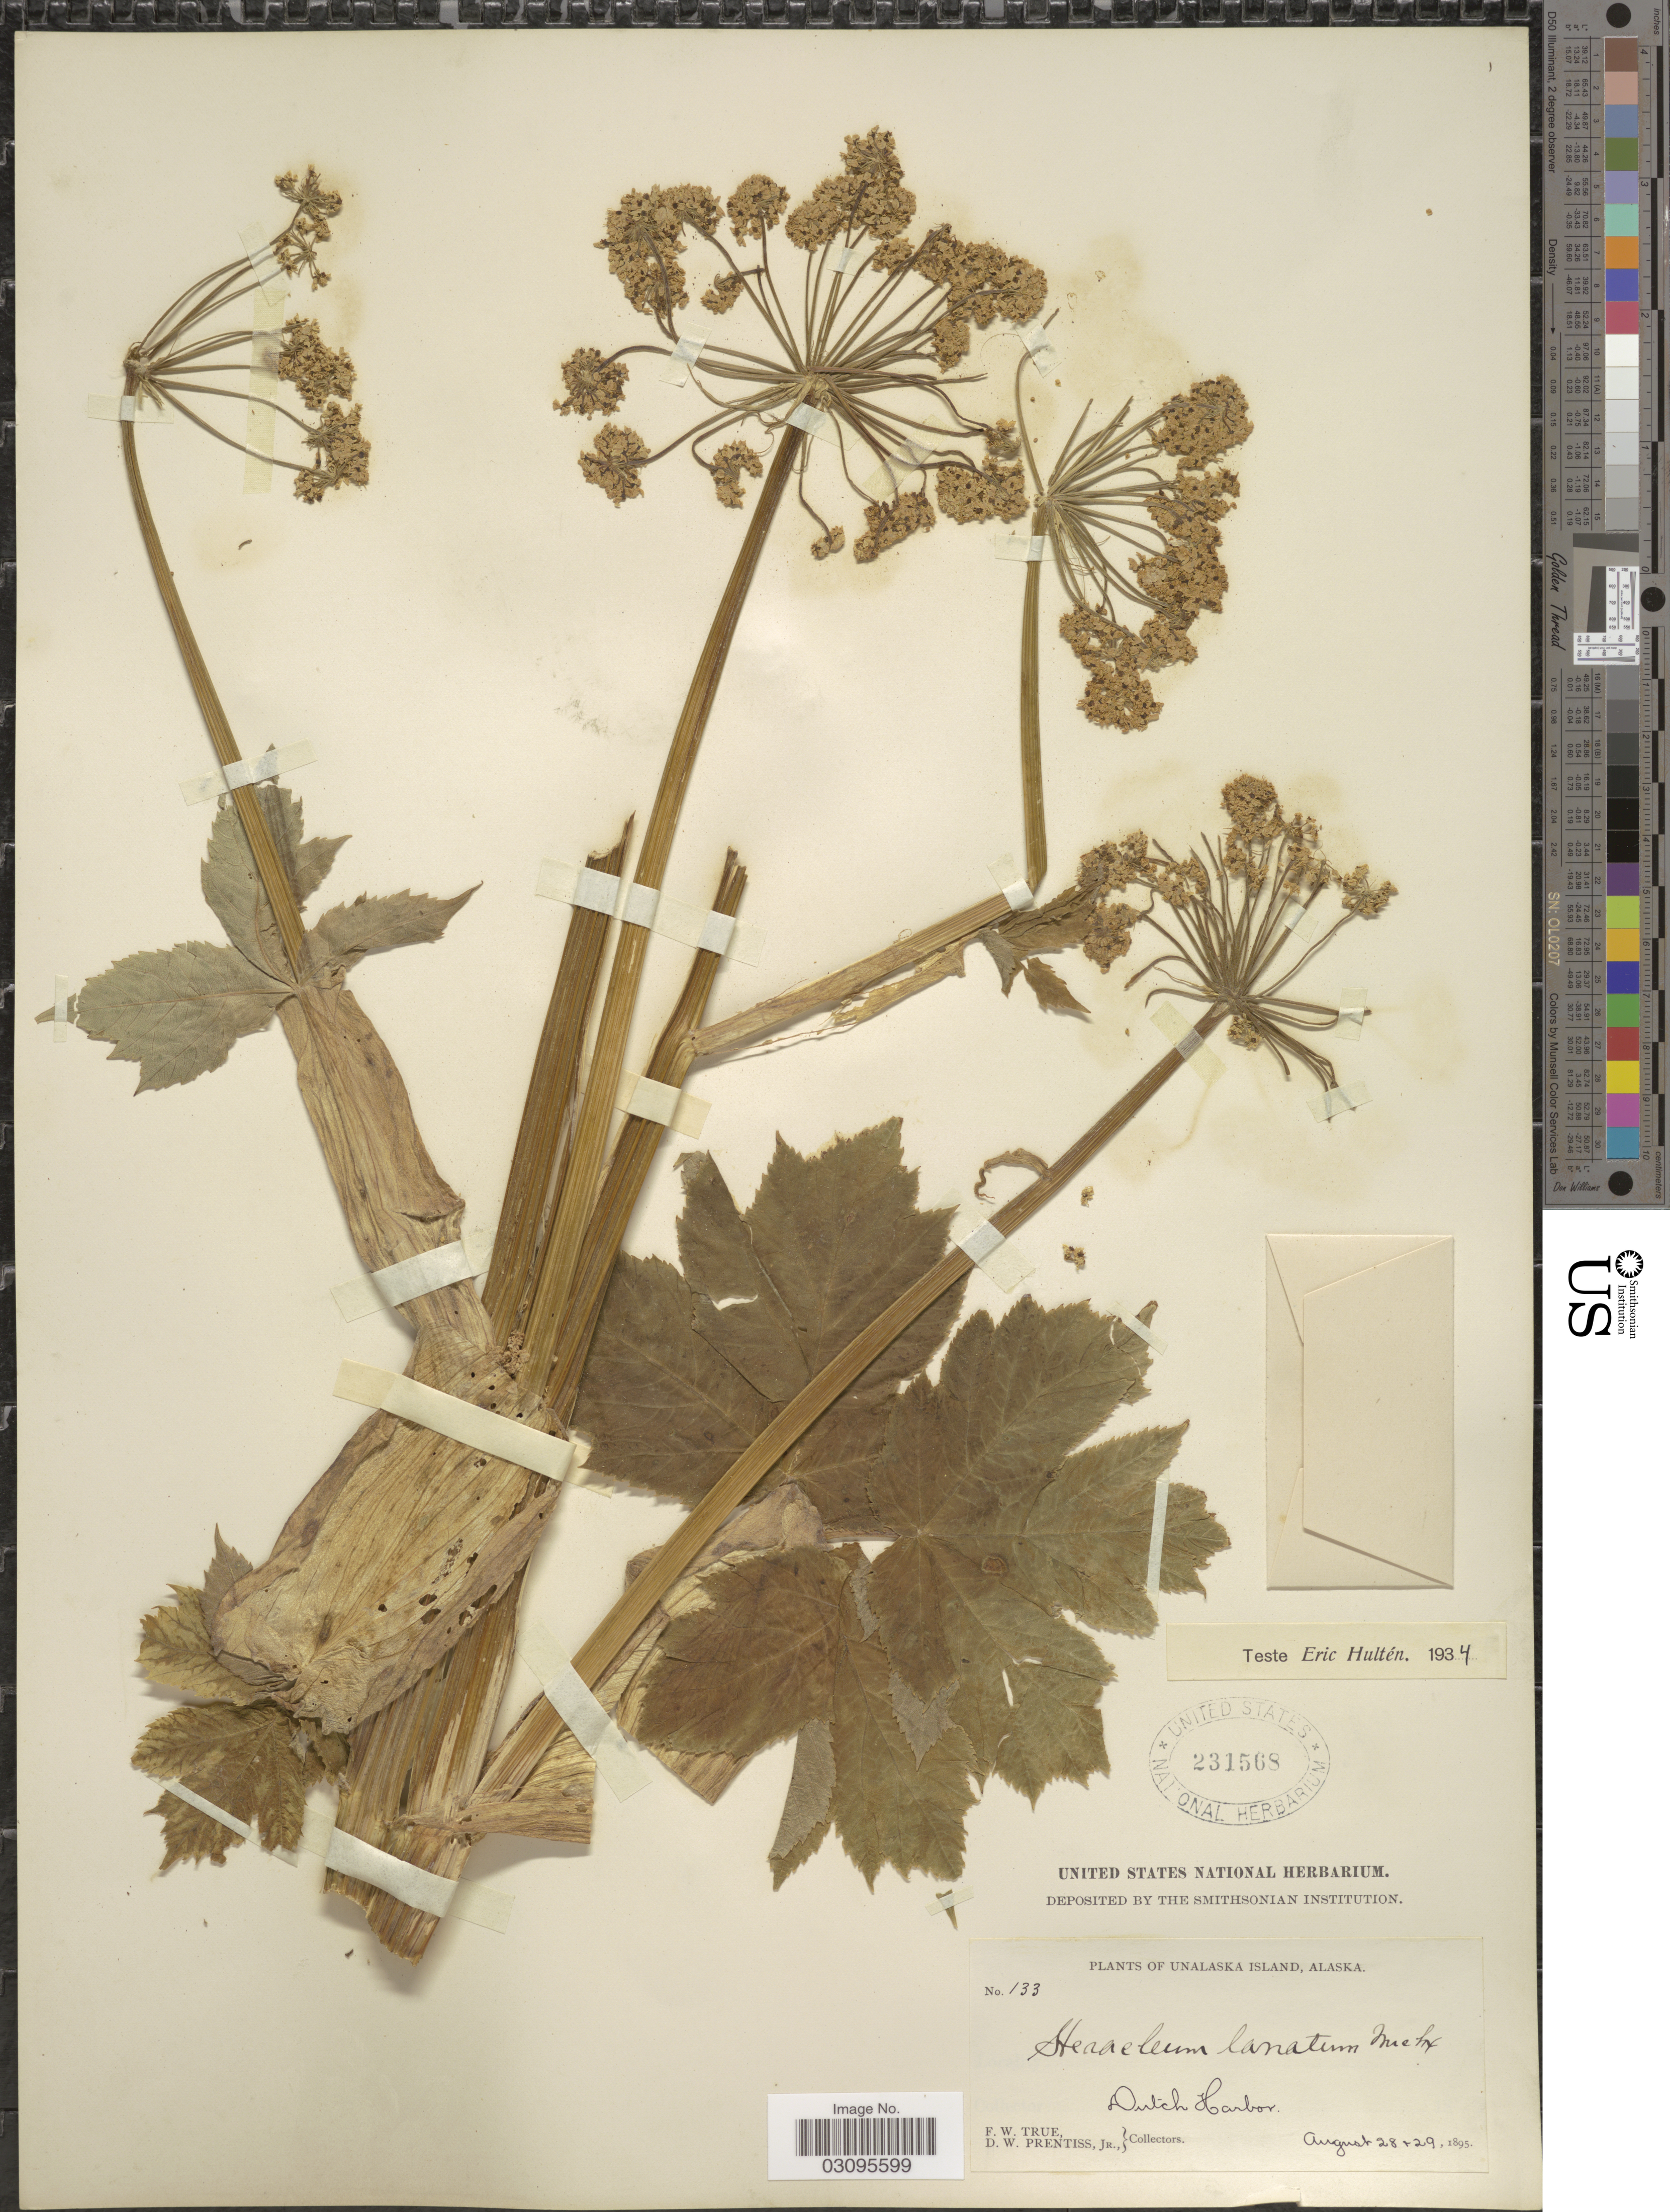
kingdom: Plantae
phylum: Tracheophyta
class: Magnoliopsida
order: Apiales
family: Apiaceae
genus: Heracleum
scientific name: Heracleum lanatum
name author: Michx.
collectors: F. True & D. Prentiss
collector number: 133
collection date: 1895-08-28/1895-08-29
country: United States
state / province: Alaska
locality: Unalaska Island, Alaska, Dutch Harbor.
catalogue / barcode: US 231568